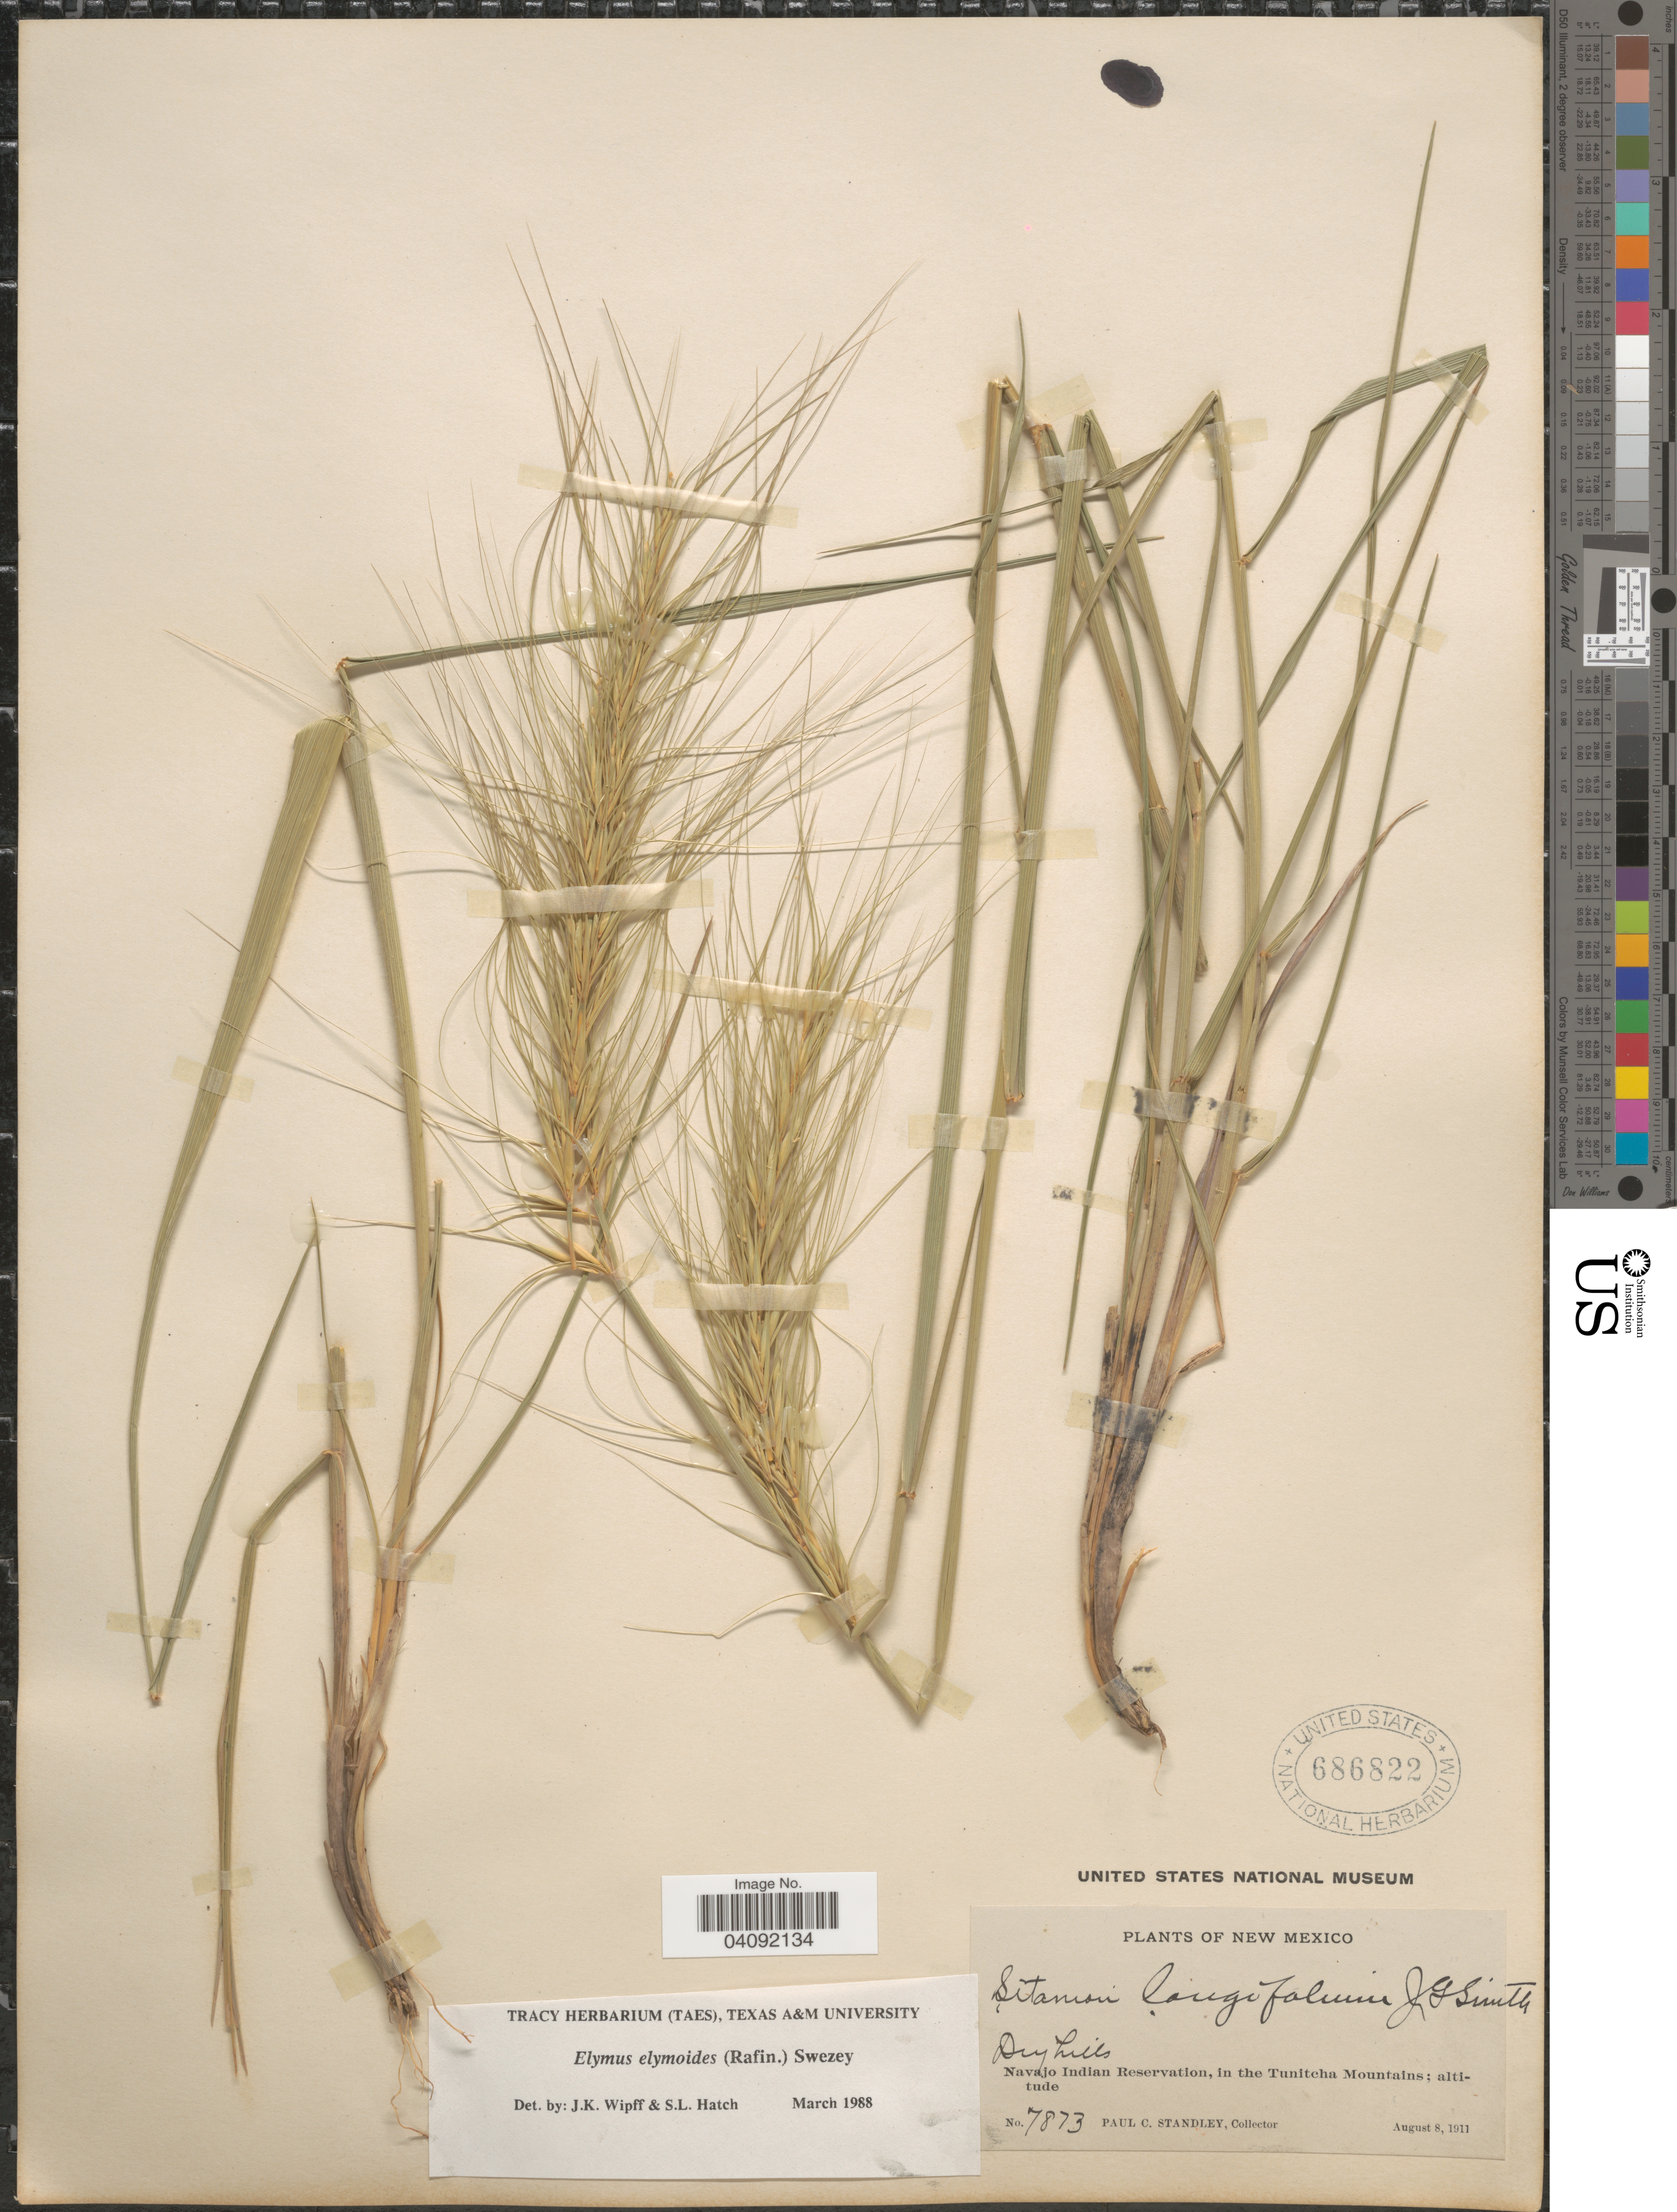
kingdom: Plantae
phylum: Tracheophyta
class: Liliopsida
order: Poales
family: Poaceae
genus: Elymus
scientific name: Elymus elymoides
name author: (Raf.) Swezey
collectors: P. C. Standley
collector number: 7873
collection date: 1911-08-08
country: United States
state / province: New Mexico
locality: Dry hills. Navajo Indian Reservation, in the Tunitcha Mountains.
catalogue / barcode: US 686822